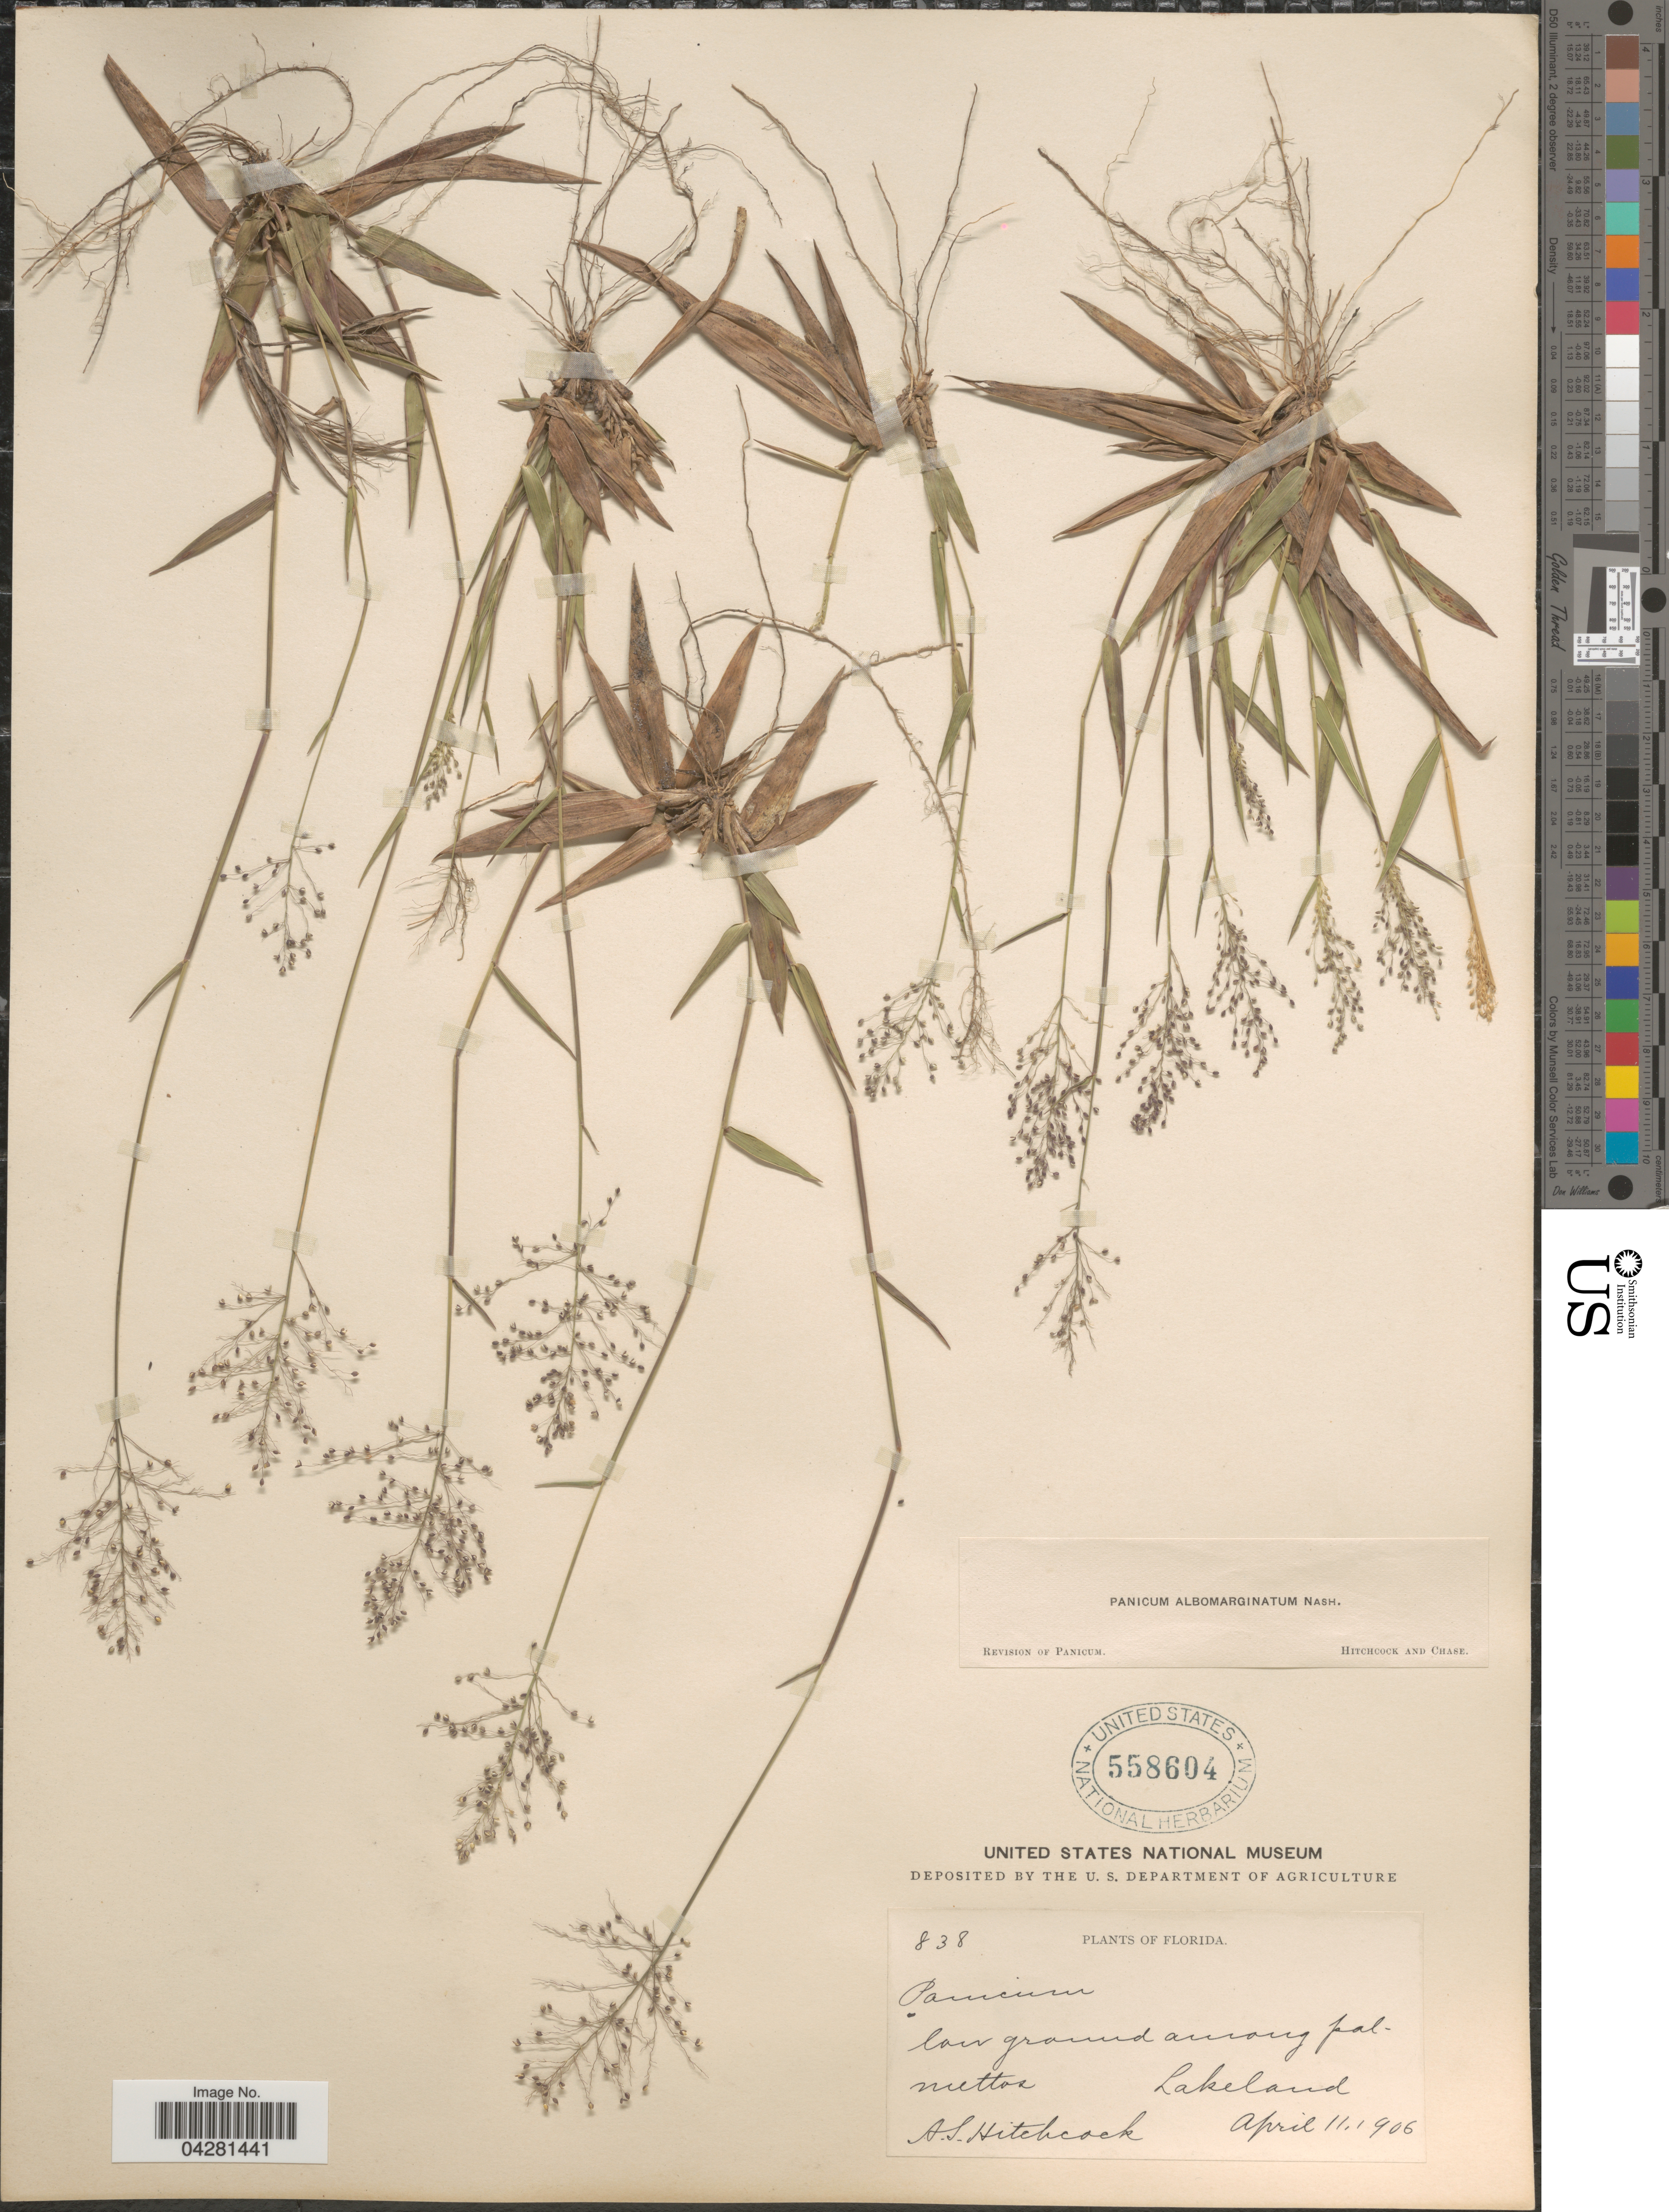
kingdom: Plantae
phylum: Tracheophyta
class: Liliopsida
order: Poales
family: Poaceae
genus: Dichanthelium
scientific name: Dichanthelium dichotomum var. unciphyllum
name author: (Trin.) Davidse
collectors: A. S. Hitchcock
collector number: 838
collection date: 1906-04-11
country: United States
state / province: Florida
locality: Low ground among palmettos. Lakeland.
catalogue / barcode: US 558604